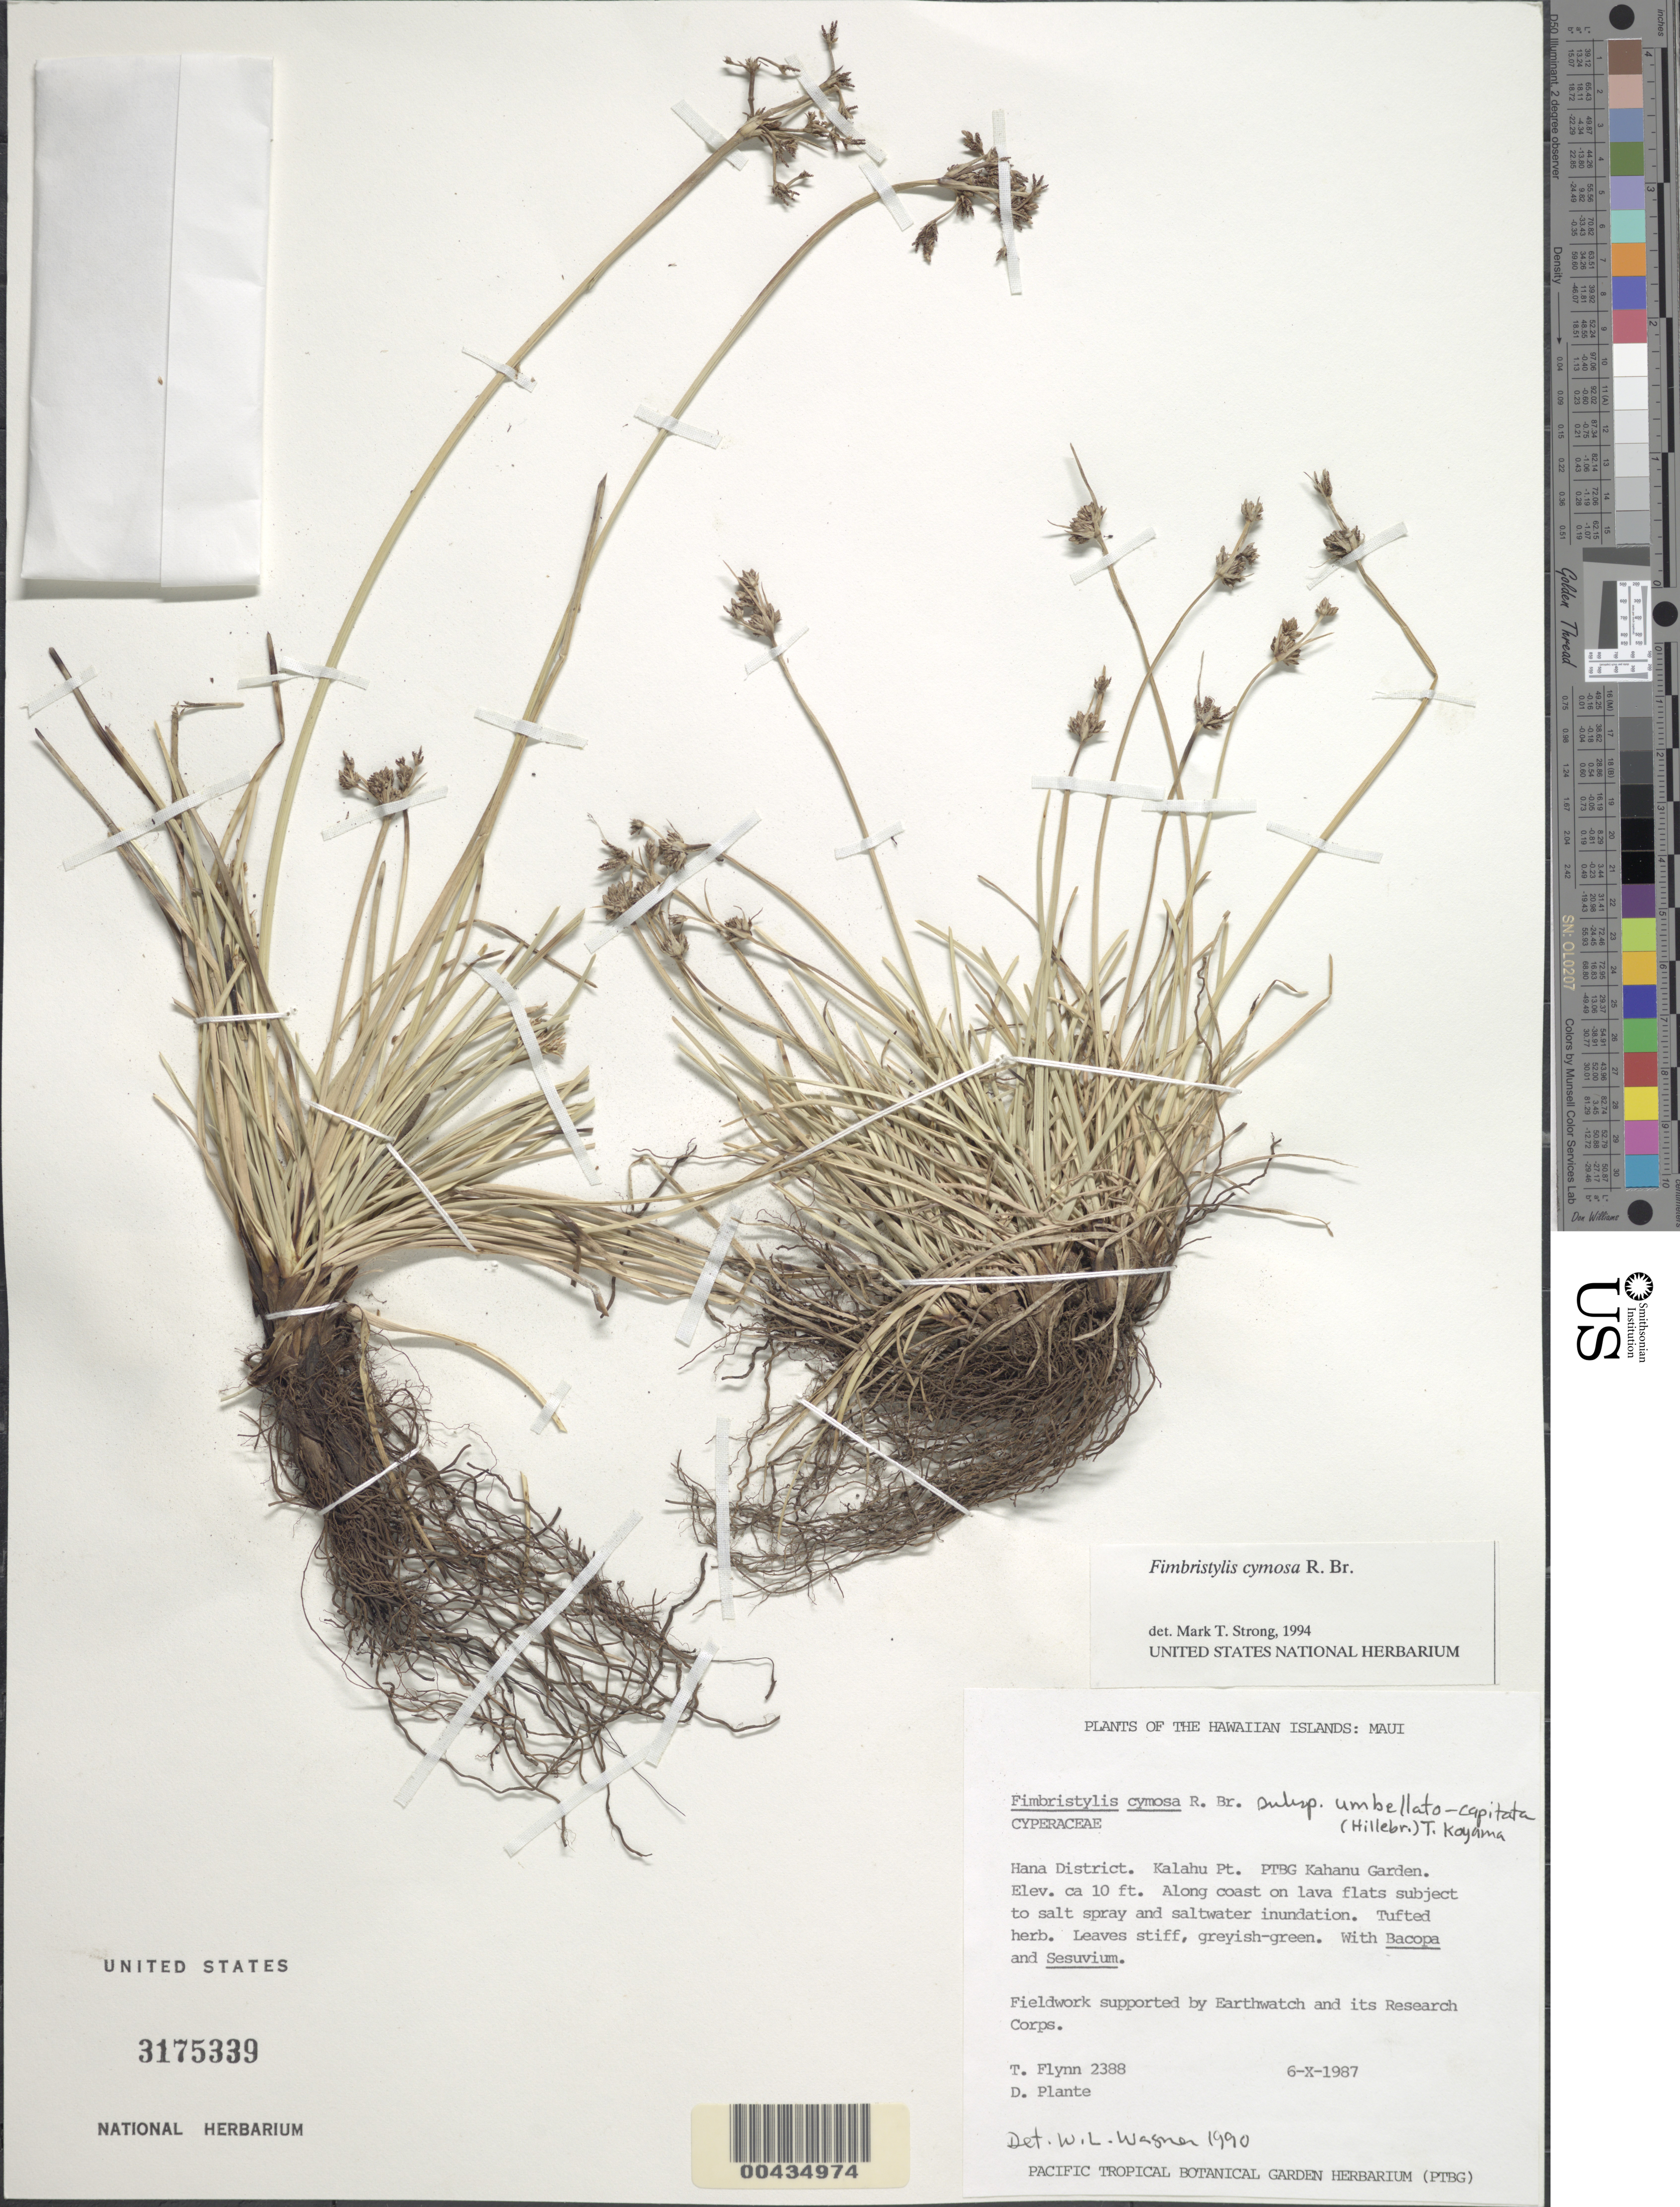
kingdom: Plantae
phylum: Tracheophyta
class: Liliopsida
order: Poales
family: Cyperaceae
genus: Fimbristylis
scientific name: Fimbristylis cymosa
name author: R. Br.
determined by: Strong, M. T., (US), Smithsonian Institution - National Museum of Natural History (UNITED STATES)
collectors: T. W. Flynn & D. Plante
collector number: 2388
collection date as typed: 6 Oct 1987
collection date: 1987-10-06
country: United States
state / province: Hawaii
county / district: Maui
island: Maui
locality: Hana District. Kalahu Pt. PTBG Kahanu Garden, along coast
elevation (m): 3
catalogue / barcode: US 3175339